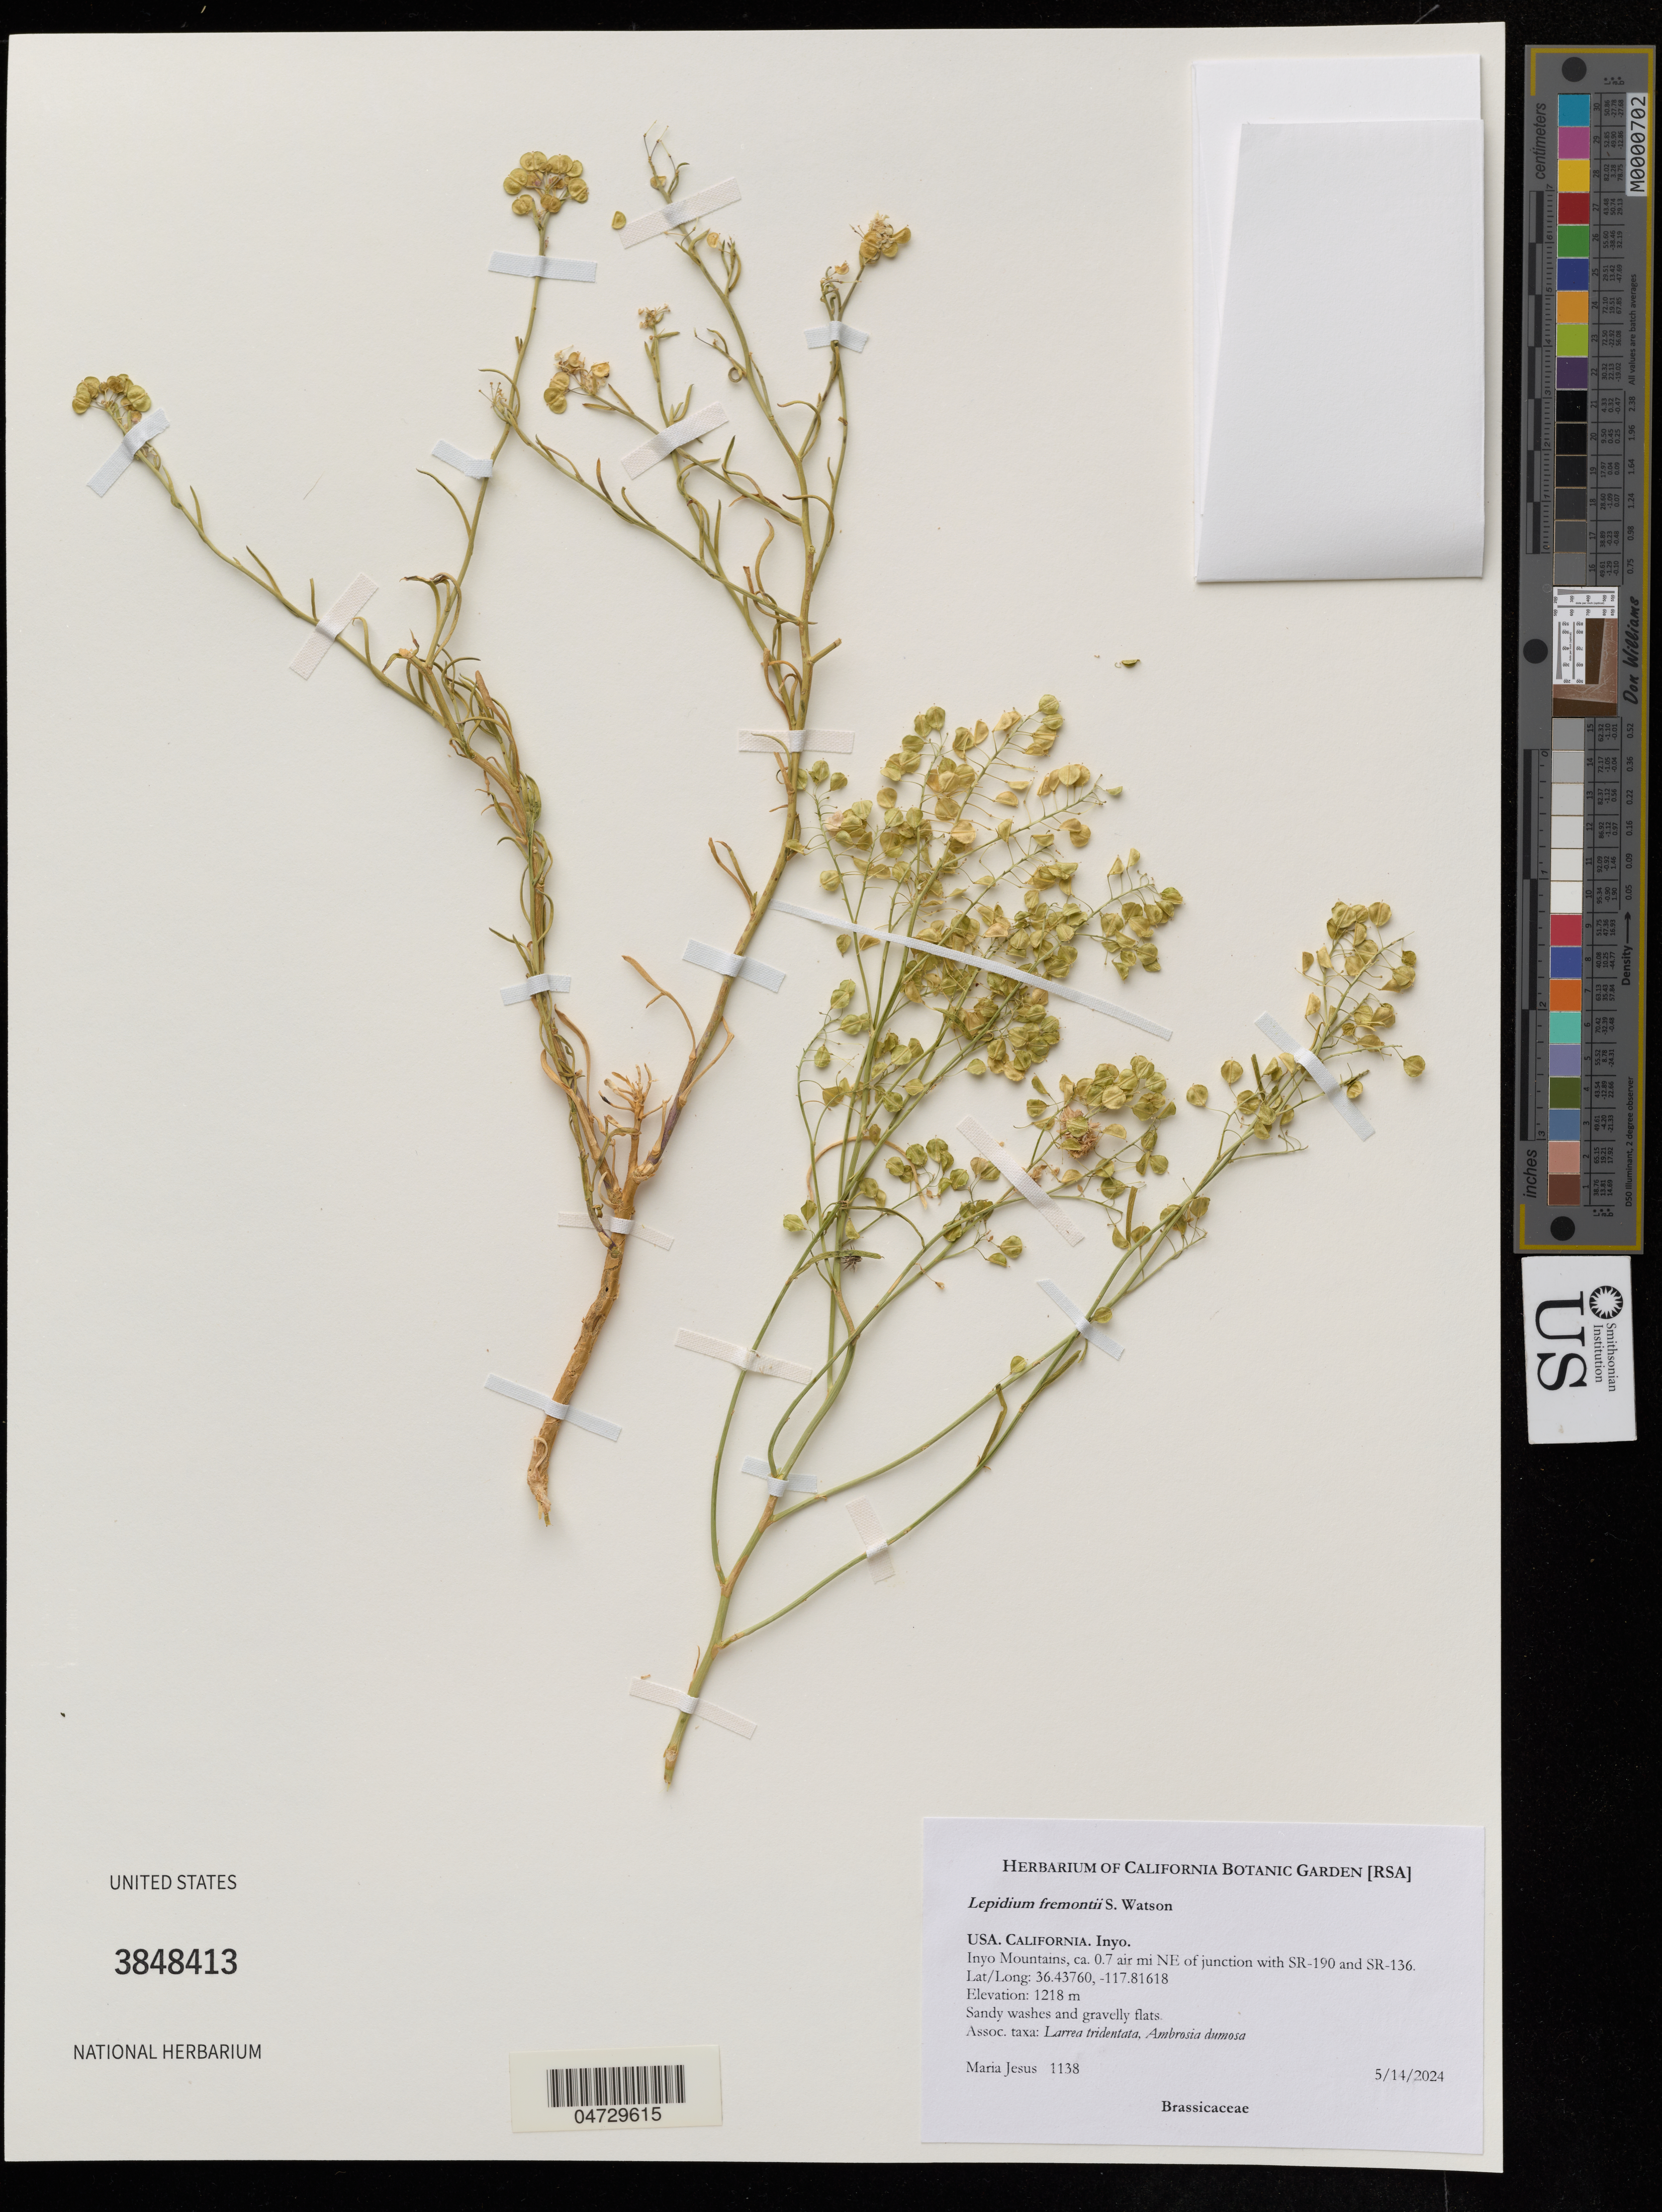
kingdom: Plantae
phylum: Tracheophyta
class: Magnoliopsida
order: Brassicales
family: Brassicaceae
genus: Lepidium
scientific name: Lepidium fremontii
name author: S. Watson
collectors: M. Jesus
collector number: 1138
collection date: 2024-05-14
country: United States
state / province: California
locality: Inyo. Inyo Mountains, ca. 0.7 air mi NE of junction with SR-190 and SR-136.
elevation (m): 1218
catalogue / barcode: US 3848413